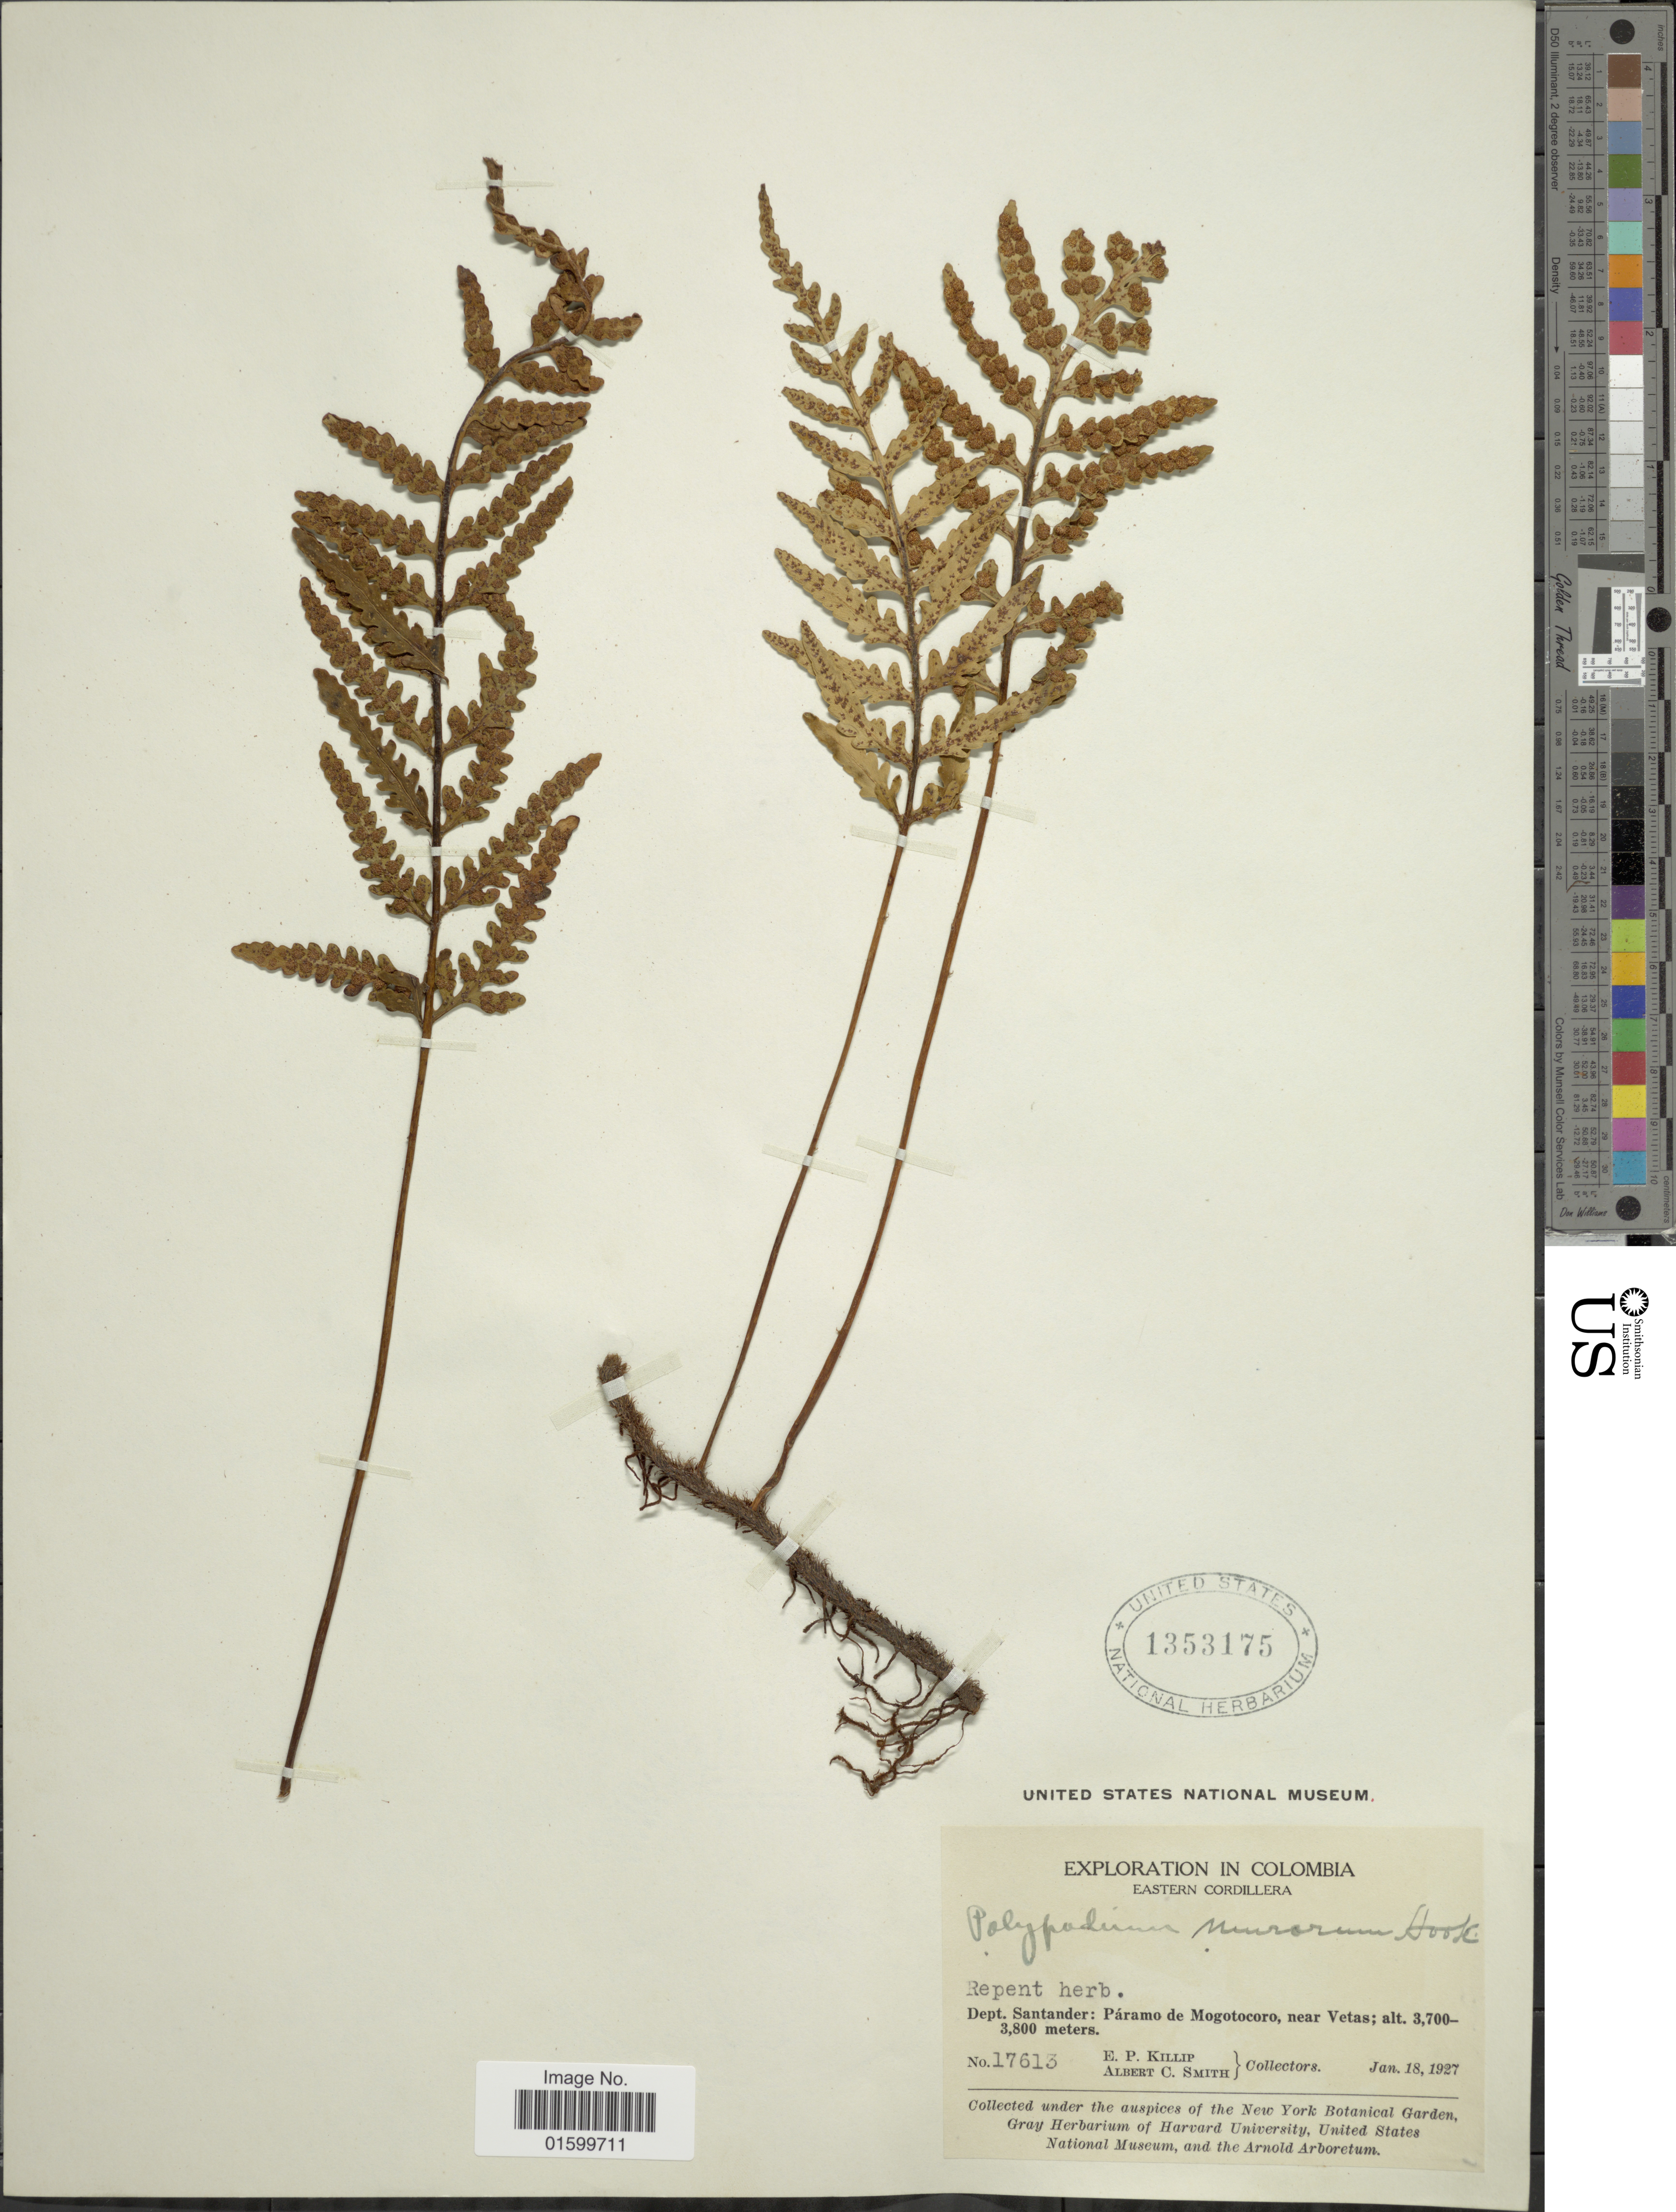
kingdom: Plantae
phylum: Tracheophyta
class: Polypodiopsida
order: Polypodiales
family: Polypodiaceae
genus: Pleopeltis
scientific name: Pleopeltis murorum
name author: (Hook.) A.R. Sm. & Tejero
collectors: E. P. Killip & A. C. Smith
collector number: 17613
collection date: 1927-01-18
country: Colombia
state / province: Santander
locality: Eastern Cordillera, Dept. Santander, Paramo de Mogotocoro, near Vetas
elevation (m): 3700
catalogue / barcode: US 1353175